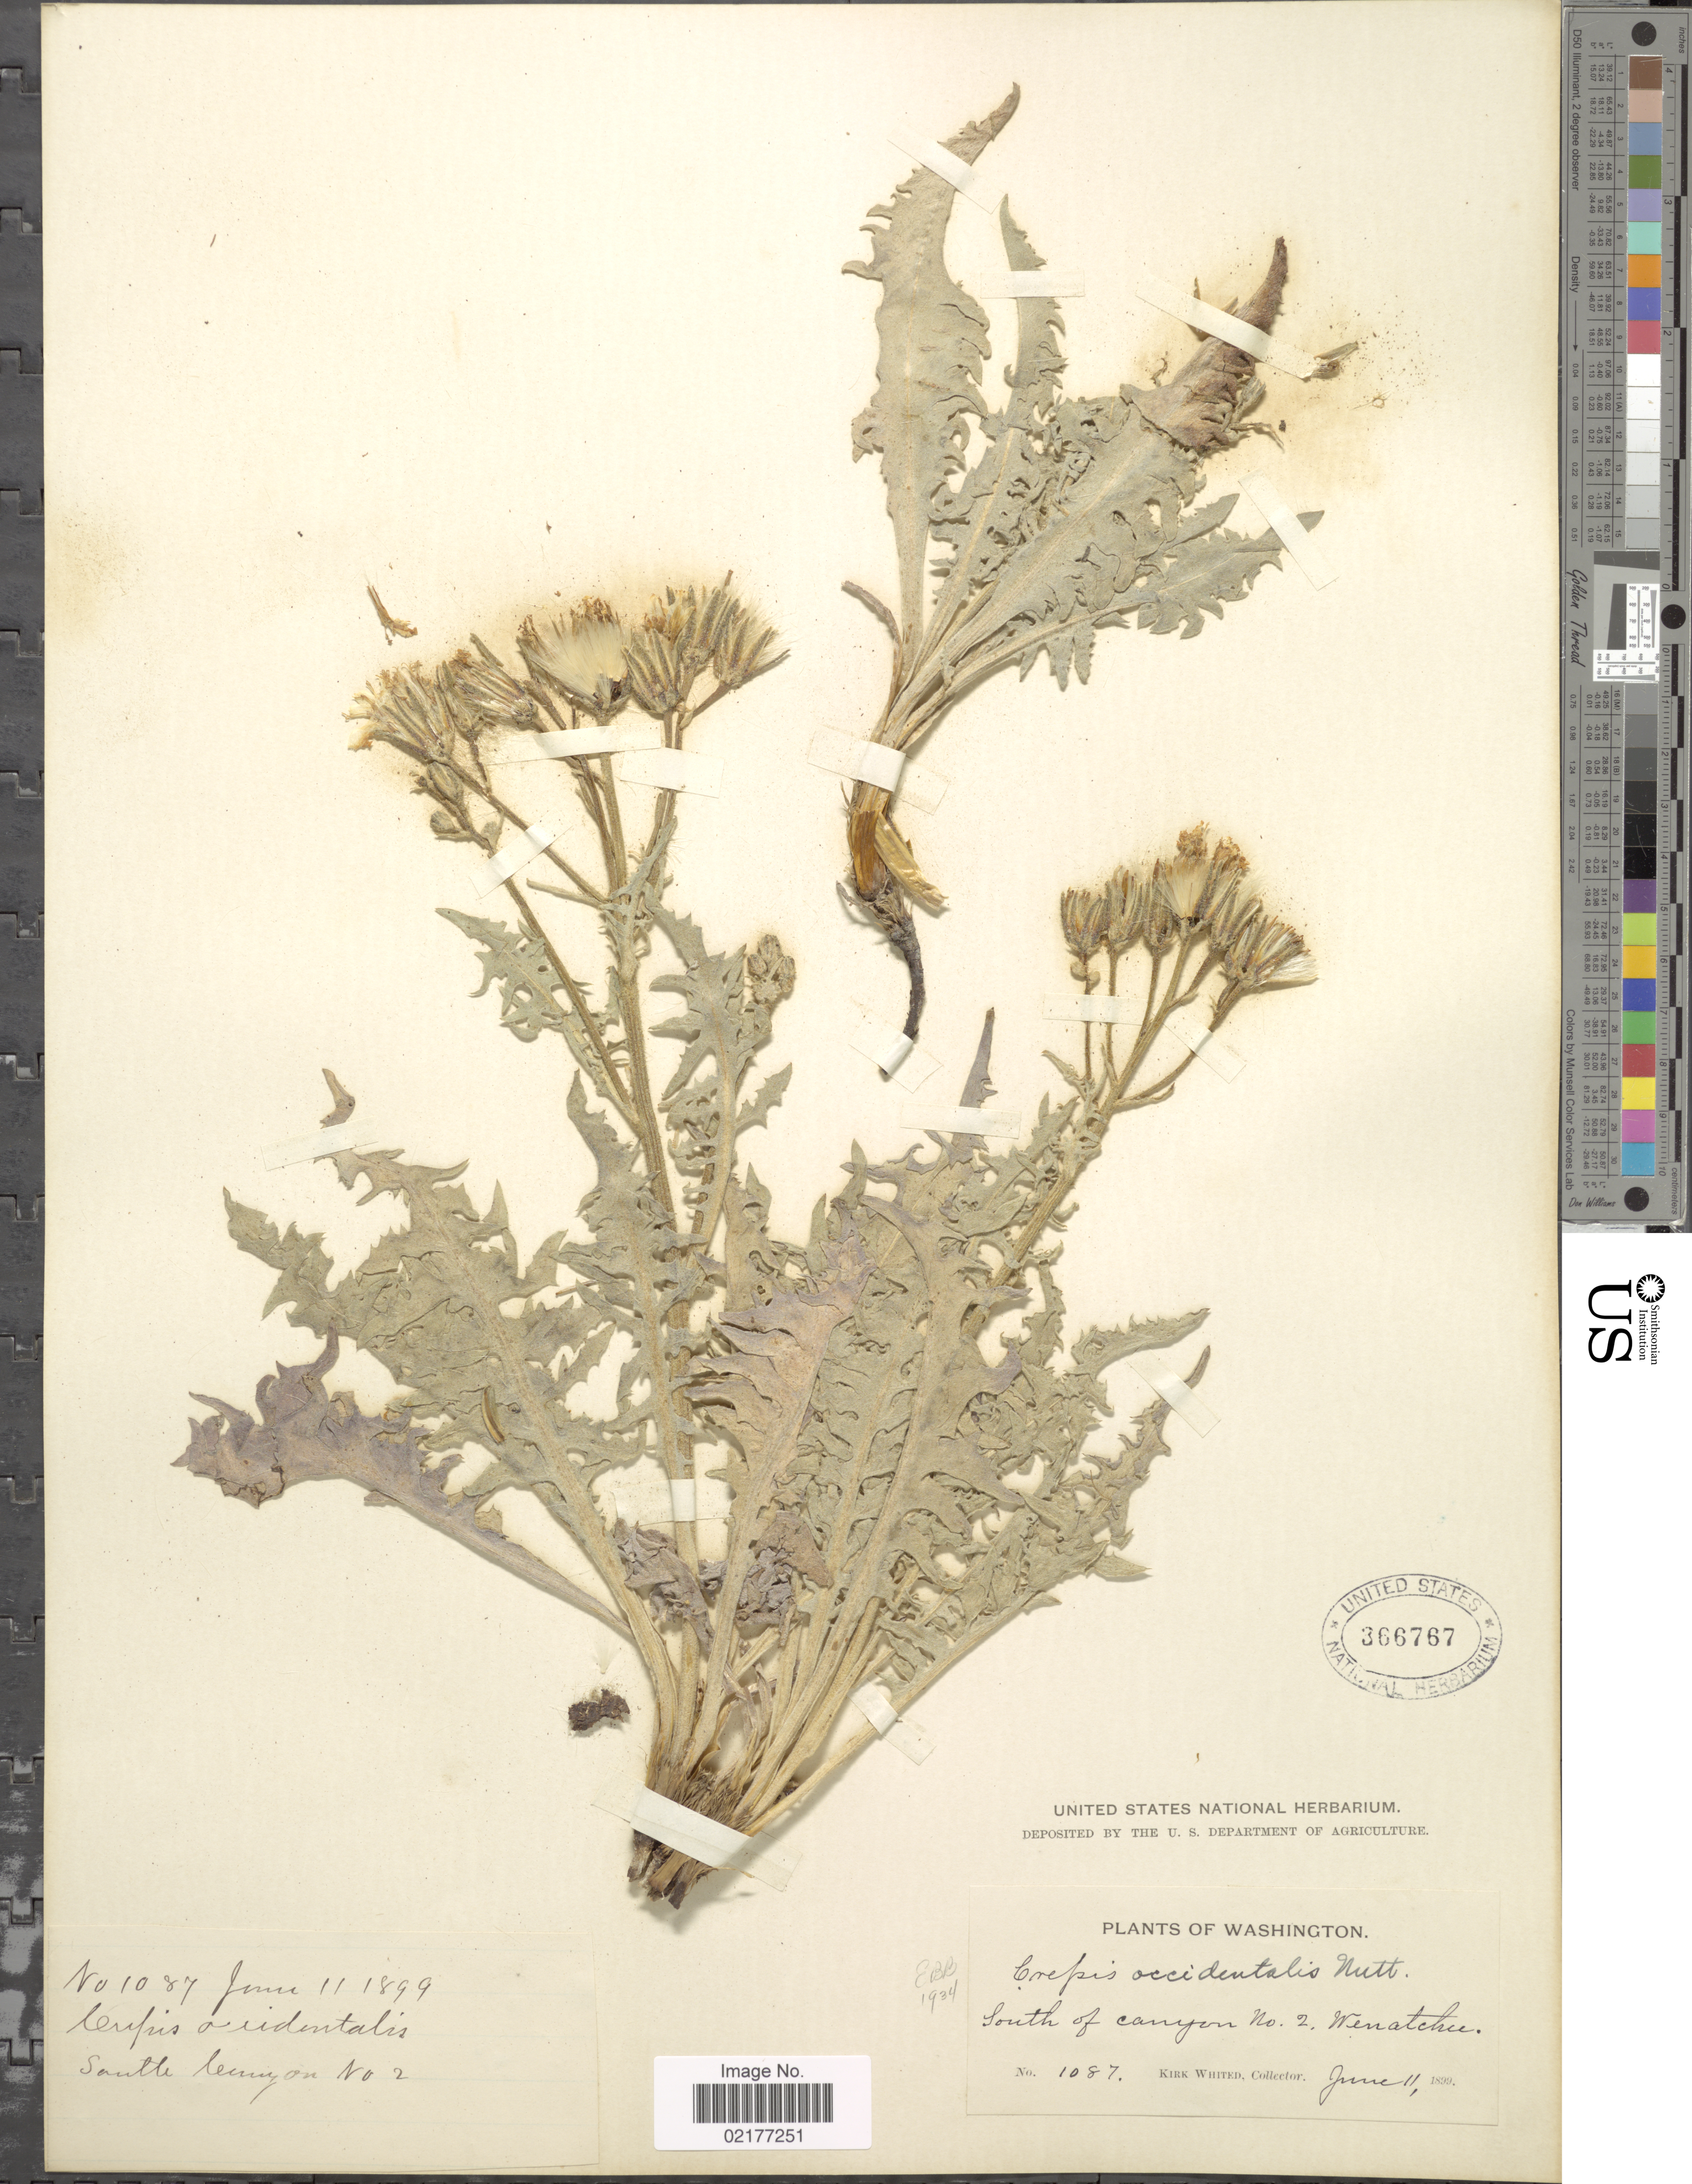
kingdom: Plantae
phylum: Tracheophyta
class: Magnoliopsida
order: Asterales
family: Asteraceae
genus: Crepis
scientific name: Crepis occidentalis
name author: Nutt.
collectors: K. Whited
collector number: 107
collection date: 1899-06-11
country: United States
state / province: Washington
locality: South of canyon, No. 2 Webnatchee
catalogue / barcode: US 366767